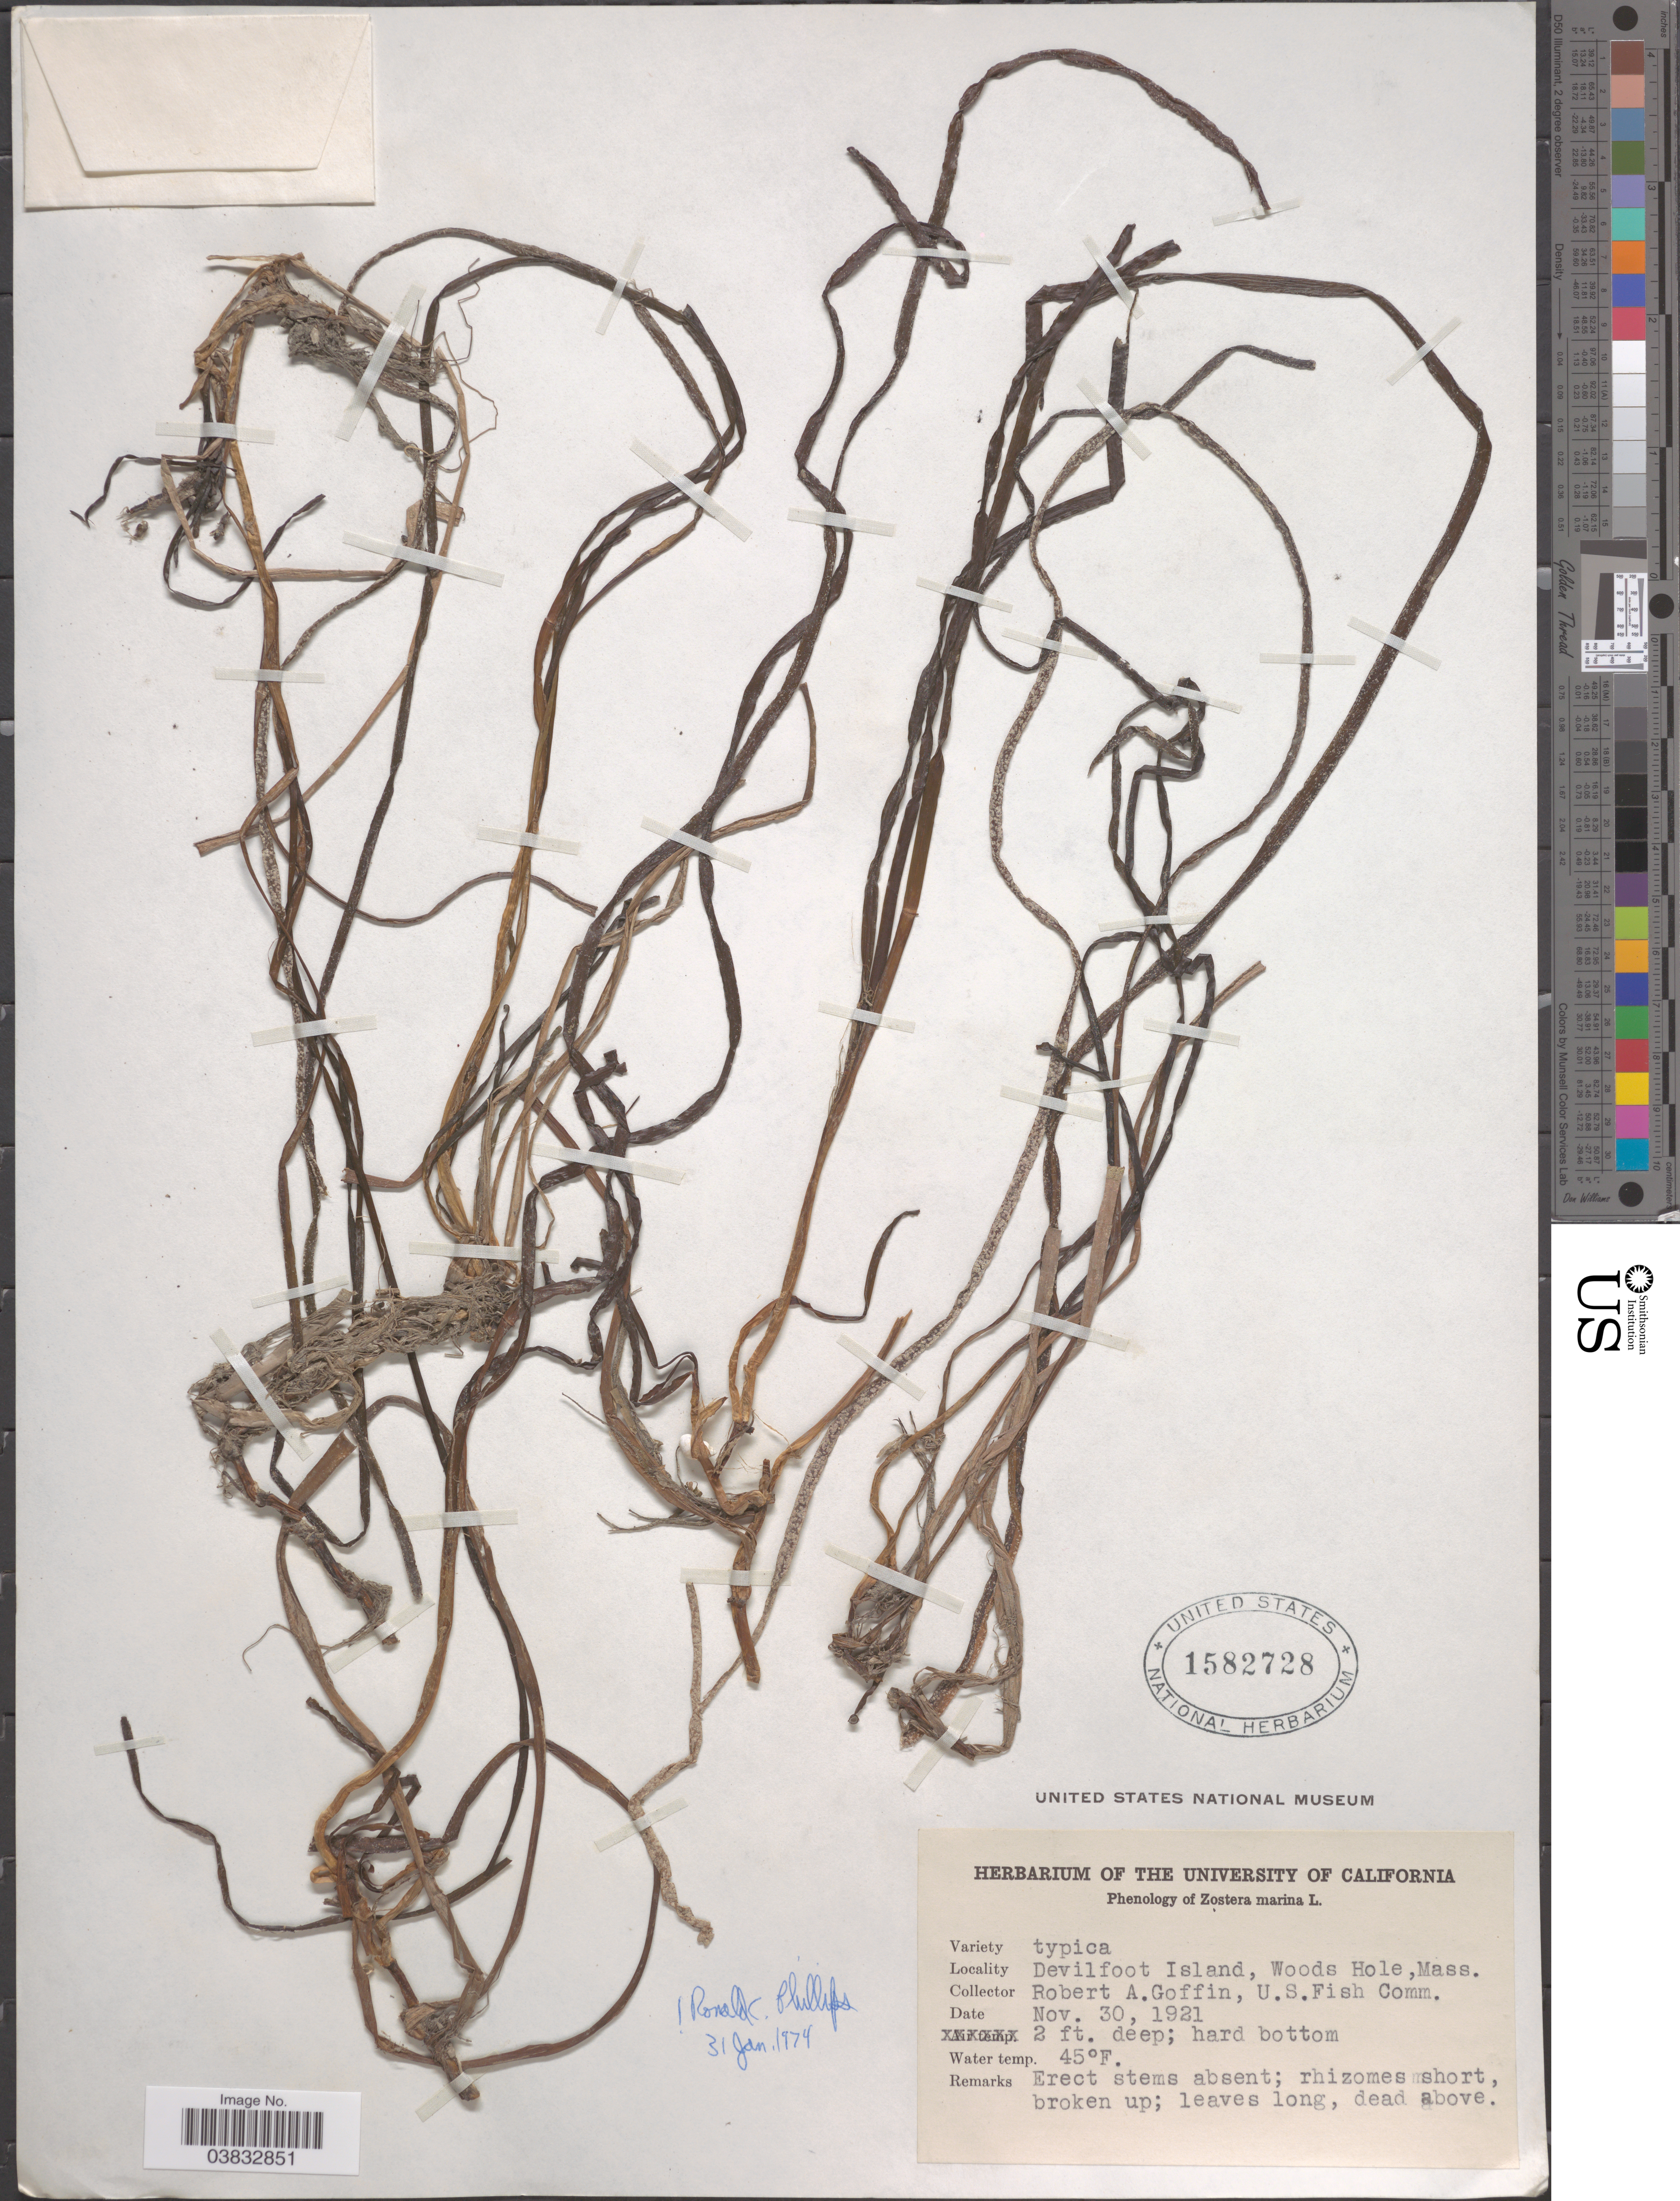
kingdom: Plantae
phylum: Tracheophyta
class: Liliopsida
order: Alismatales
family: Zosteraceae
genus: Zostera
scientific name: Zostera marina var. typica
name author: L.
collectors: R. Goffin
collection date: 1921-11-30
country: United States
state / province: Massachusetts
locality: Devilfoot Island, Woods Hole.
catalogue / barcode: US 1582728